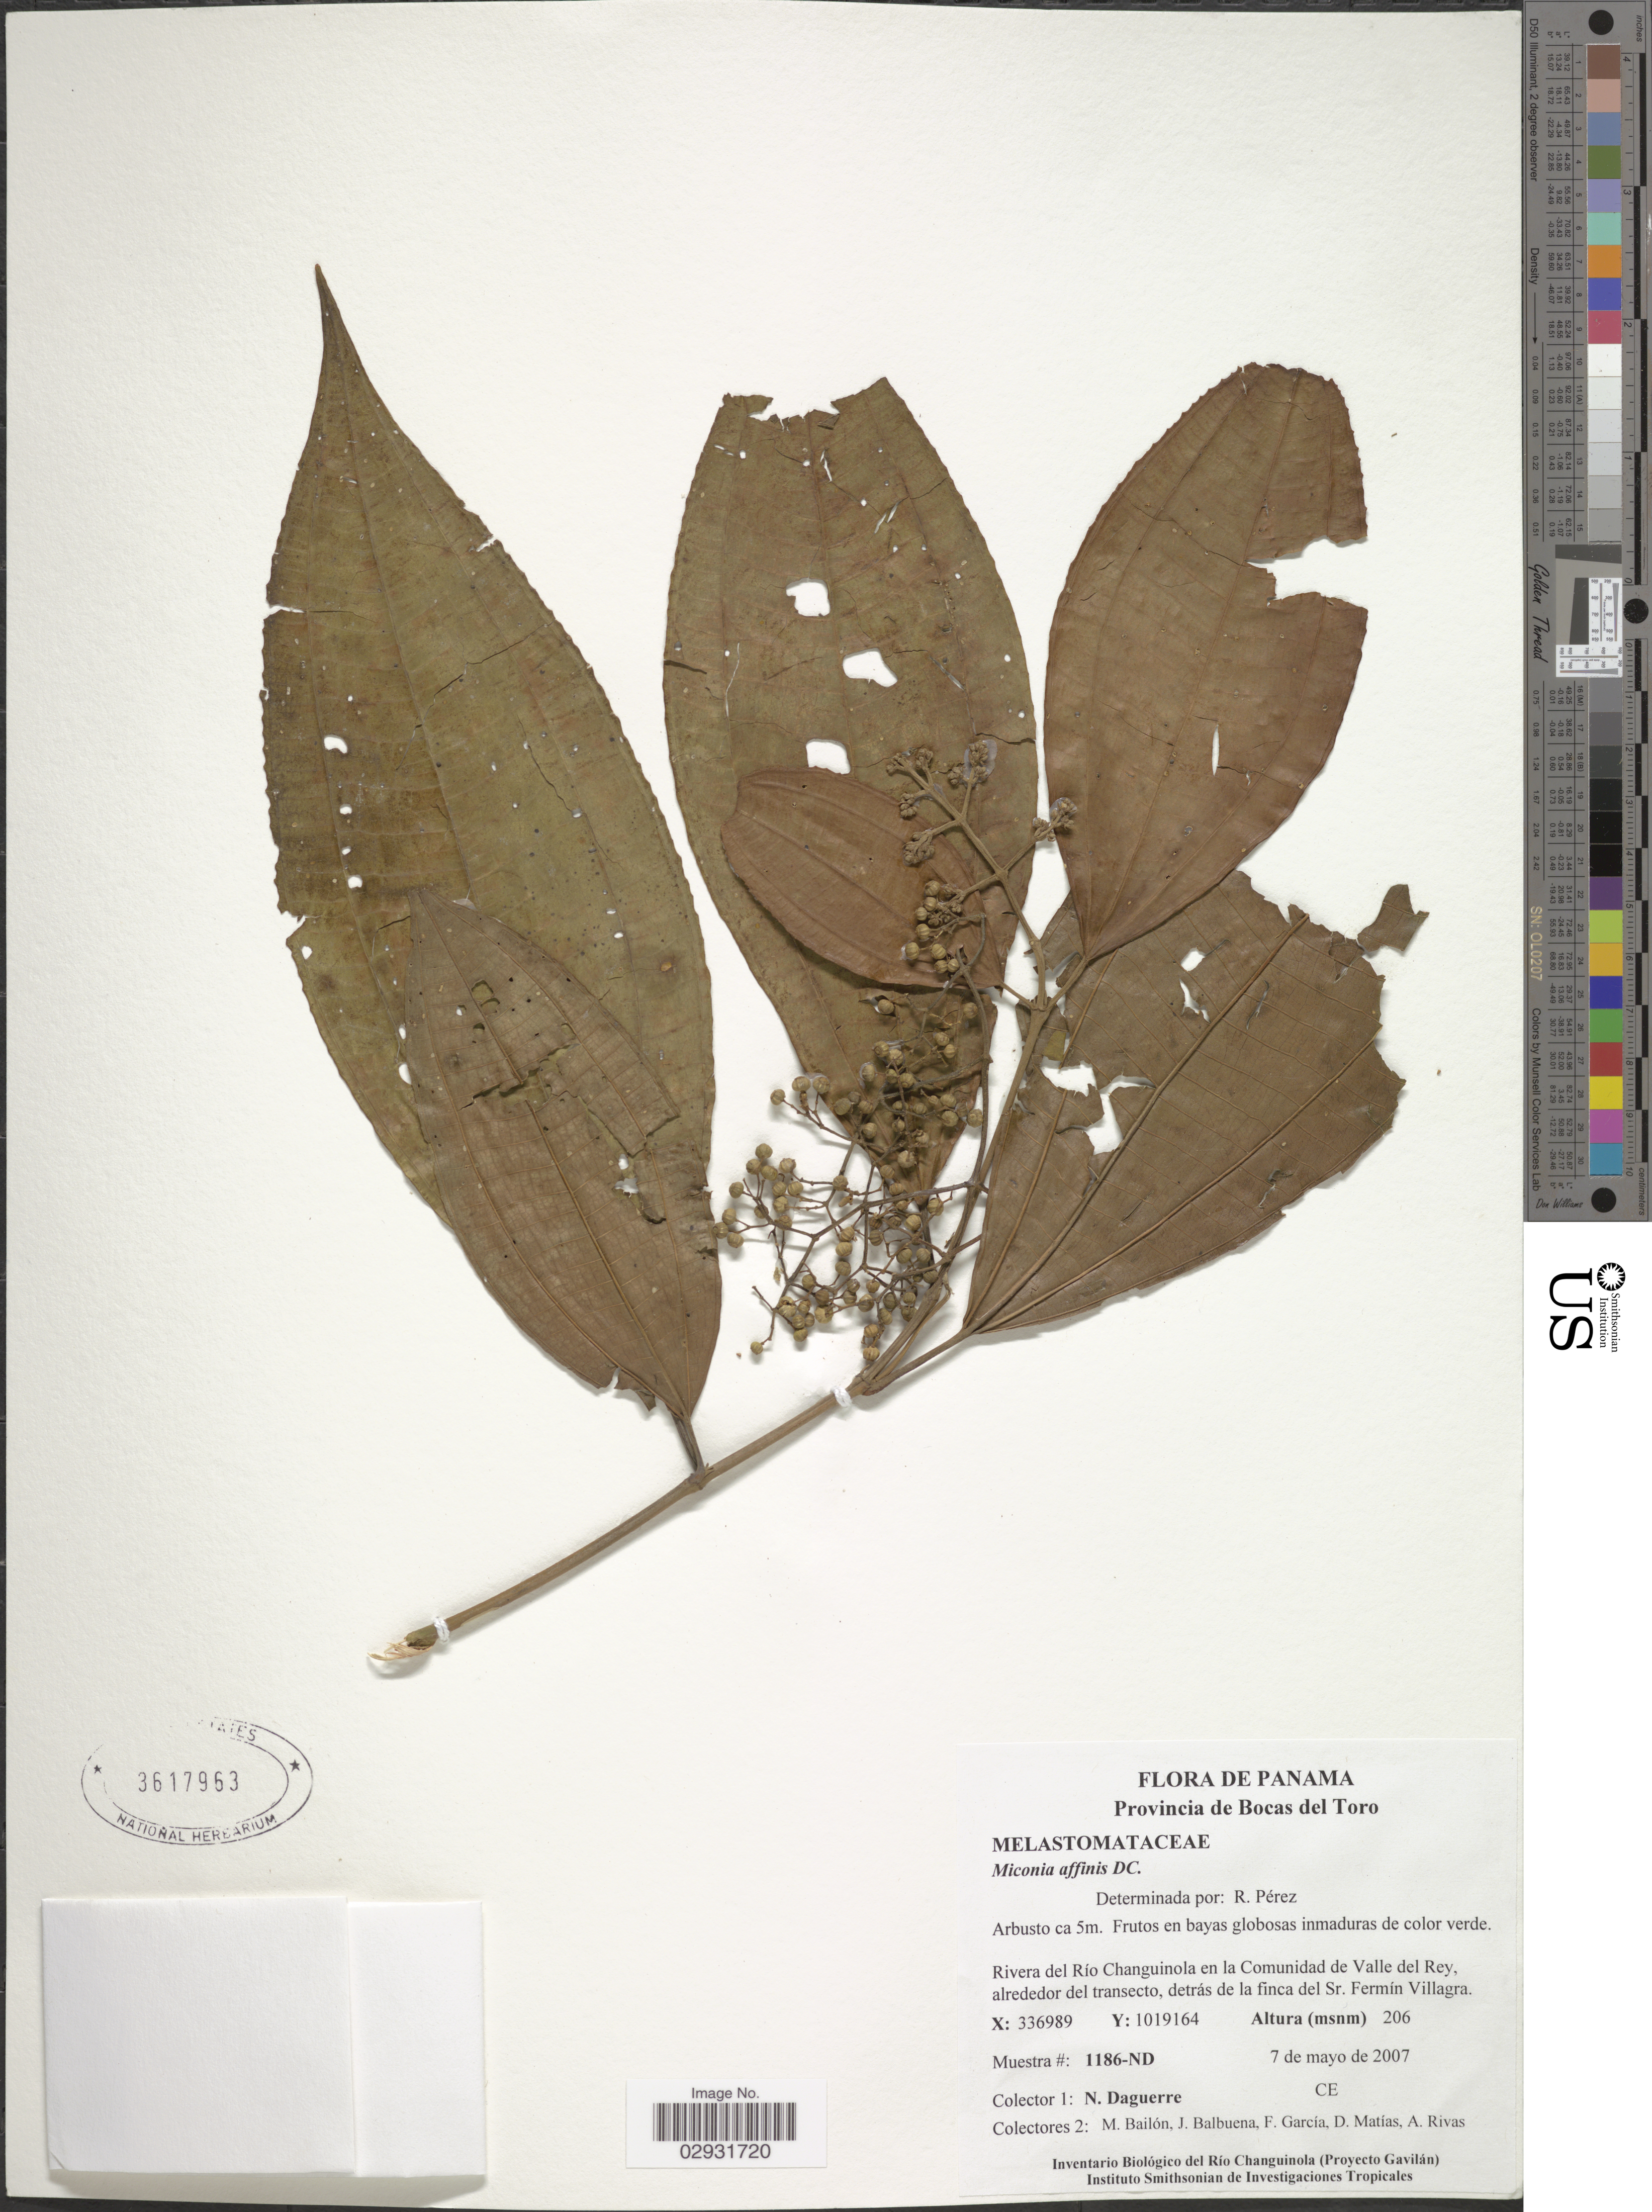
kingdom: Plantae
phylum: Tracheophyta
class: Magnoliopsida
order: Myrtales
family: Melastomataceae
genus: Miconia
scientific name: Miconia affinis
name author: DC.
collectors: N. Daguerre, M. Bailón, J. Balbuena, F. Garcia & et al.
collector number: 1186-ND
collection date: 2007-05-07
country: Panama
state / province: Bocas del Toro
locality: Provincia de Bocas del Toro. Rivera del Río Changuinola en la Comunidad de Valle del Rey, alrededores del transecto, detrás de la finca del St. Fermín Villagra.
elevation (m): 206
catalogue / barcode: US 3617963